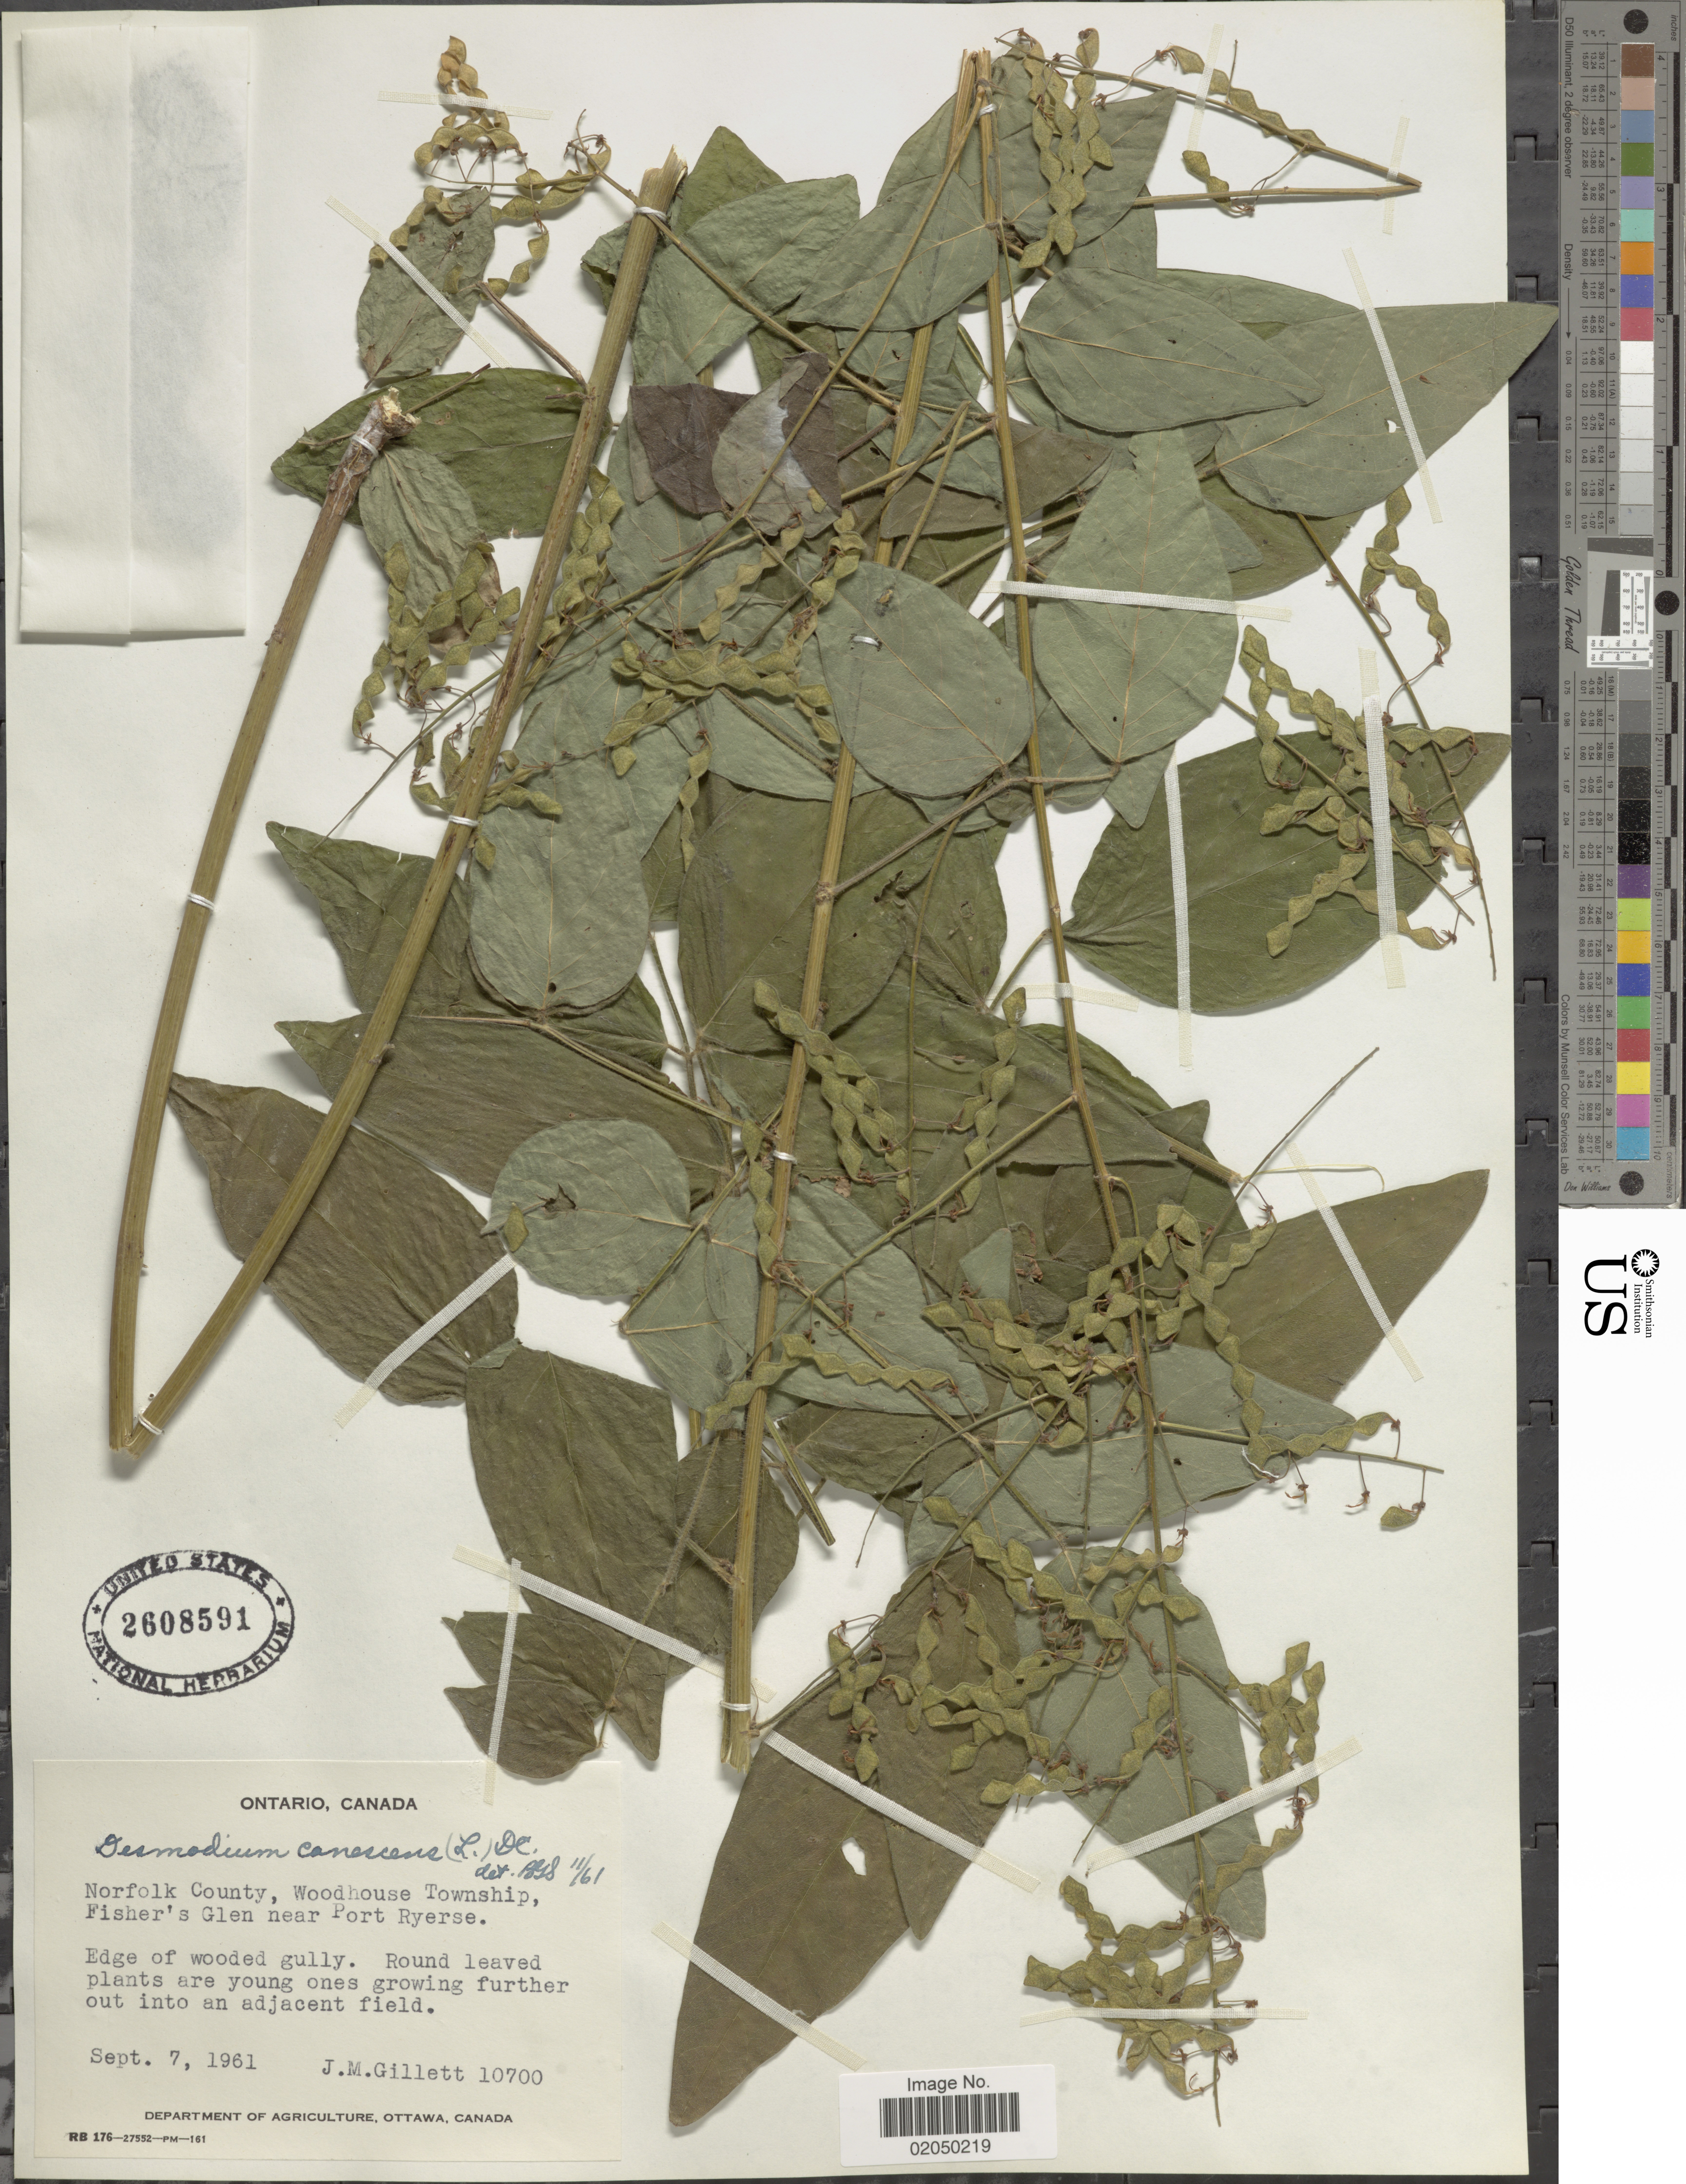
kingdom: Plantae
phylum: Tracheophyta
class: Magnoliopsida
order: Fabales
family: Fabaceae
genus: Desmodium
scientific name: Desmodium canescens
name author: (L.) DC.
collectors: J. M. Gillett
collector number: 10700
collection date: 1961-09-07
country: Canada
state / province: Ontario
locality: Norfolk County, Woodhouse Township, Fisher's Glen near Port Ryerse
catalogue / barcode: US 2608591